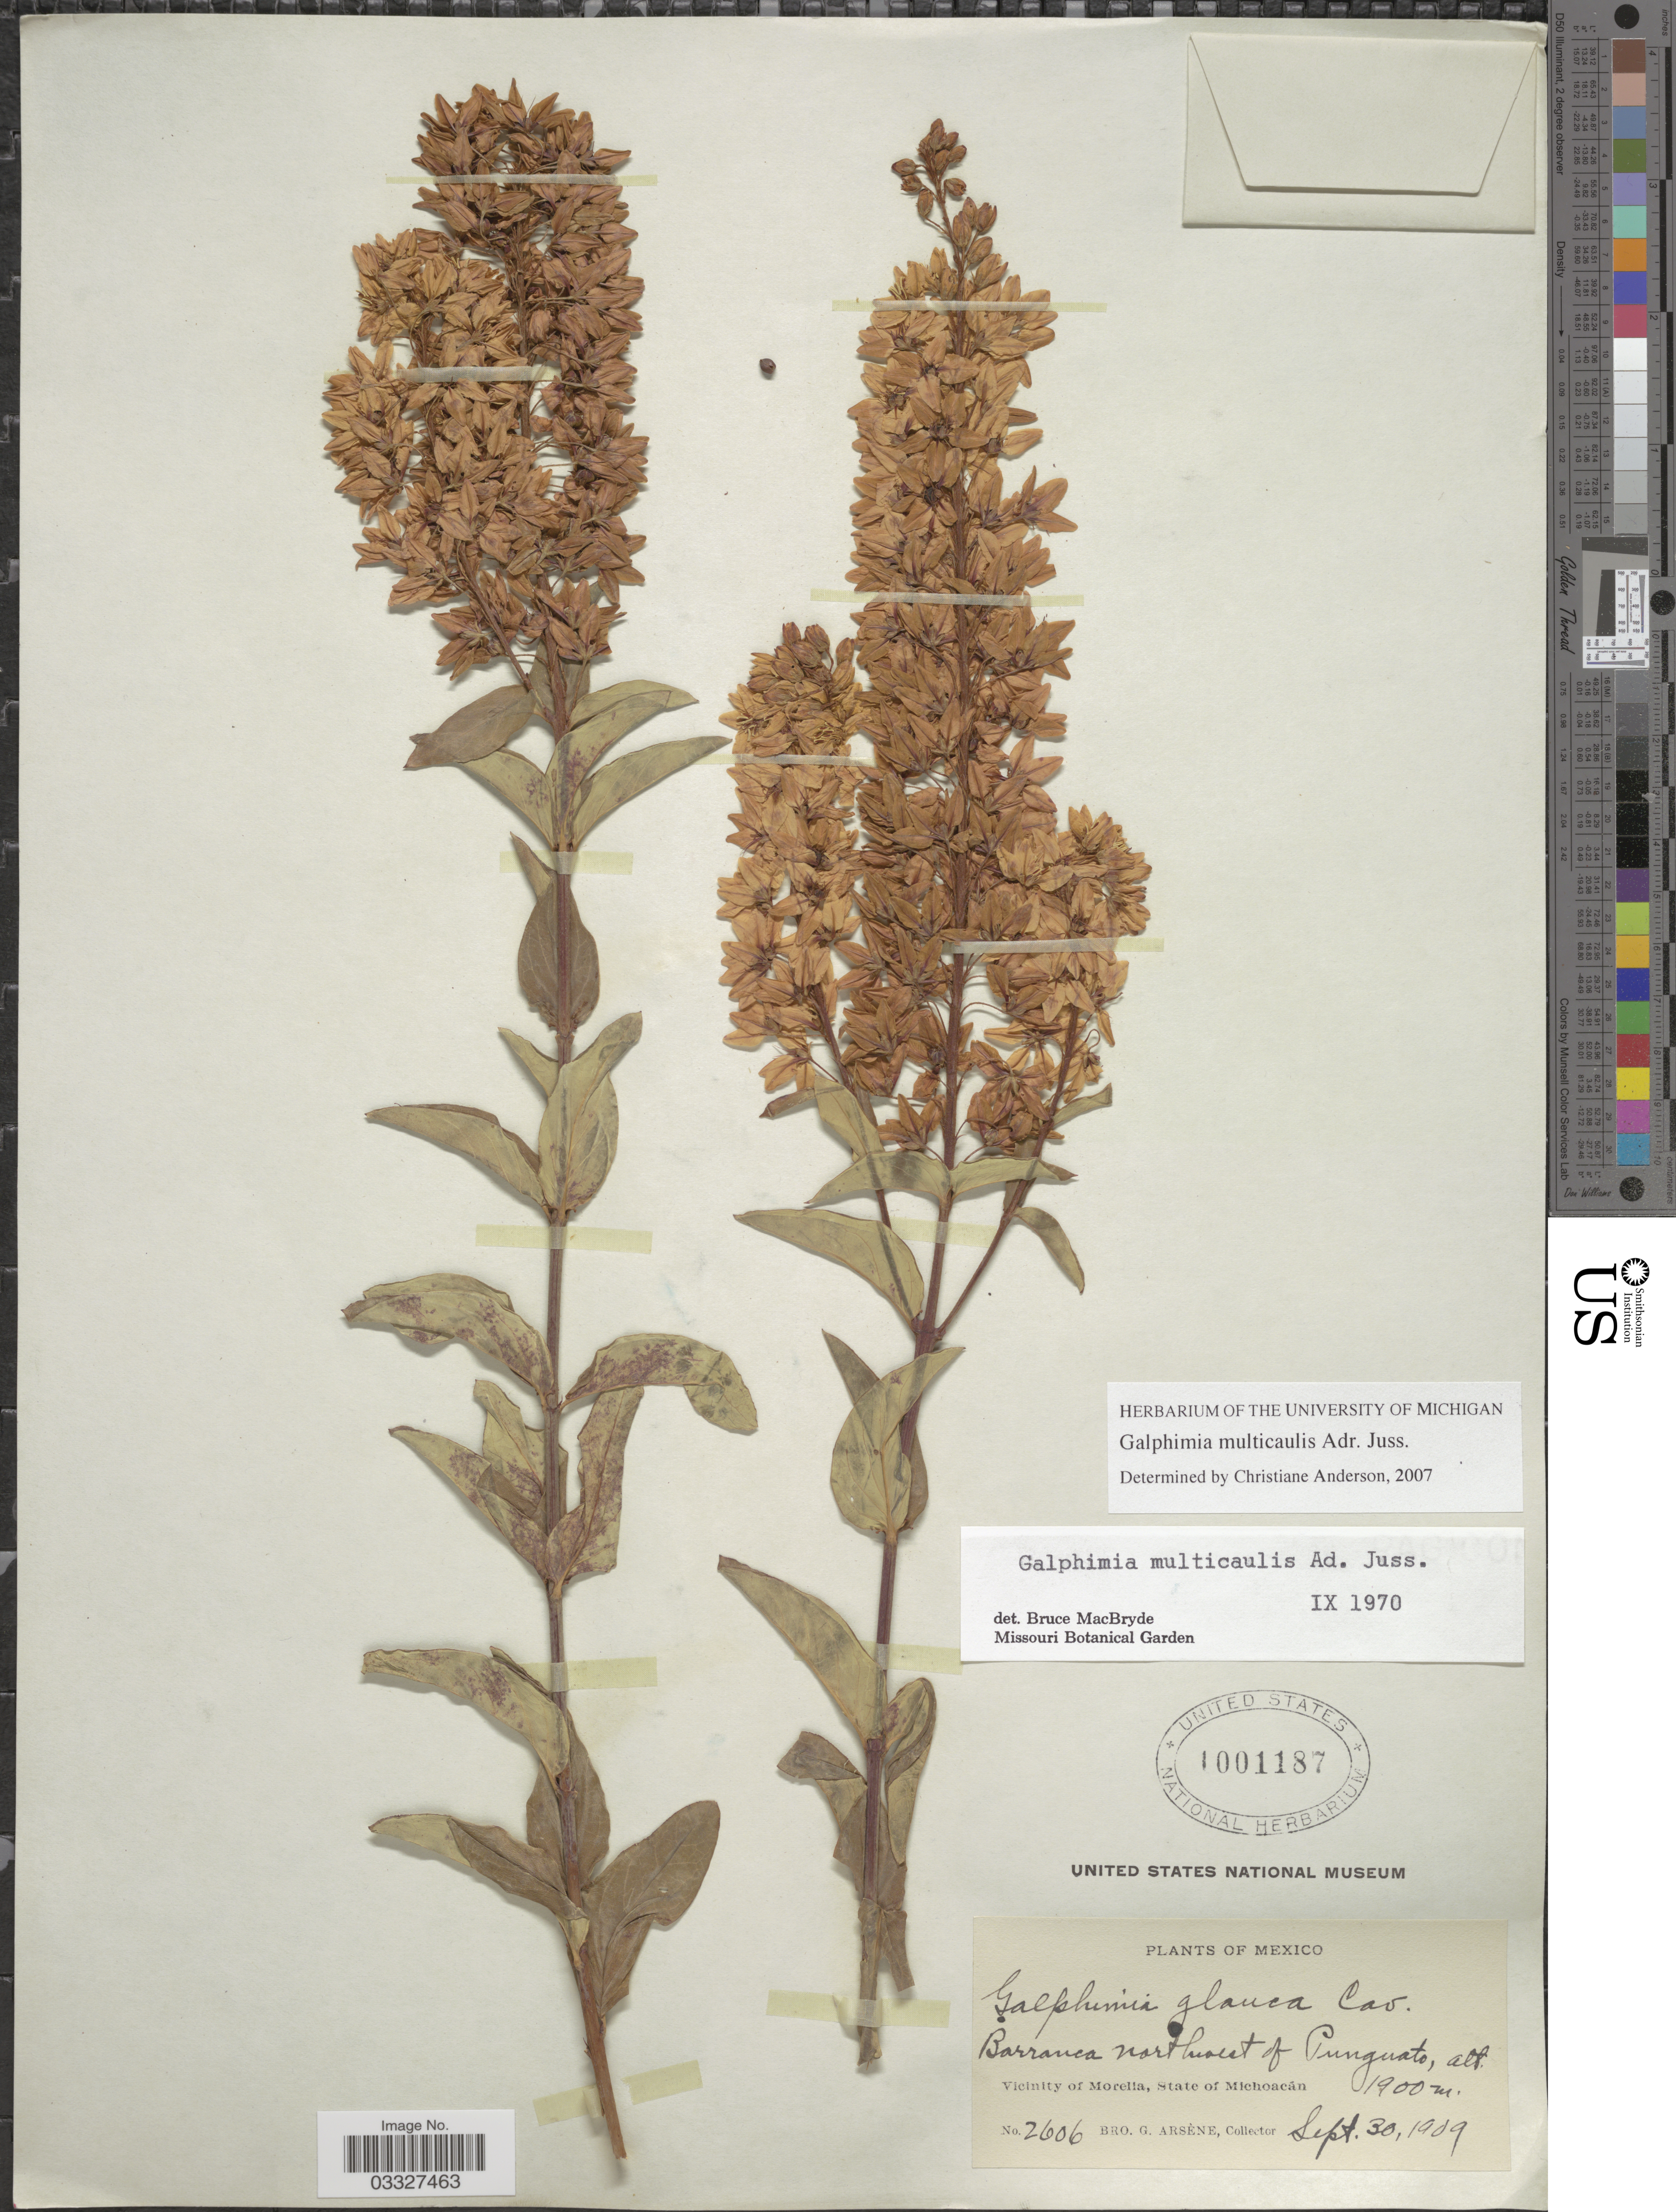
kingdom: Plantae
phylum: Tracheophyta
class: Magnoliopsida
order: Malpighiales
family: Malpighiaceae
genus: Galphimia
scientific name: Galphimia multicaulis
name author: A. Juss.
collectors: Bro. G. Arsène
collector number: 2606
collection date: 1909-09-30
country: Mexico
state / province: Michoacán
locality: Barranca northwest of Punguato. Vicinity of Morelia.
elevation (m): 1900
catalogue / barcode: US 1001187